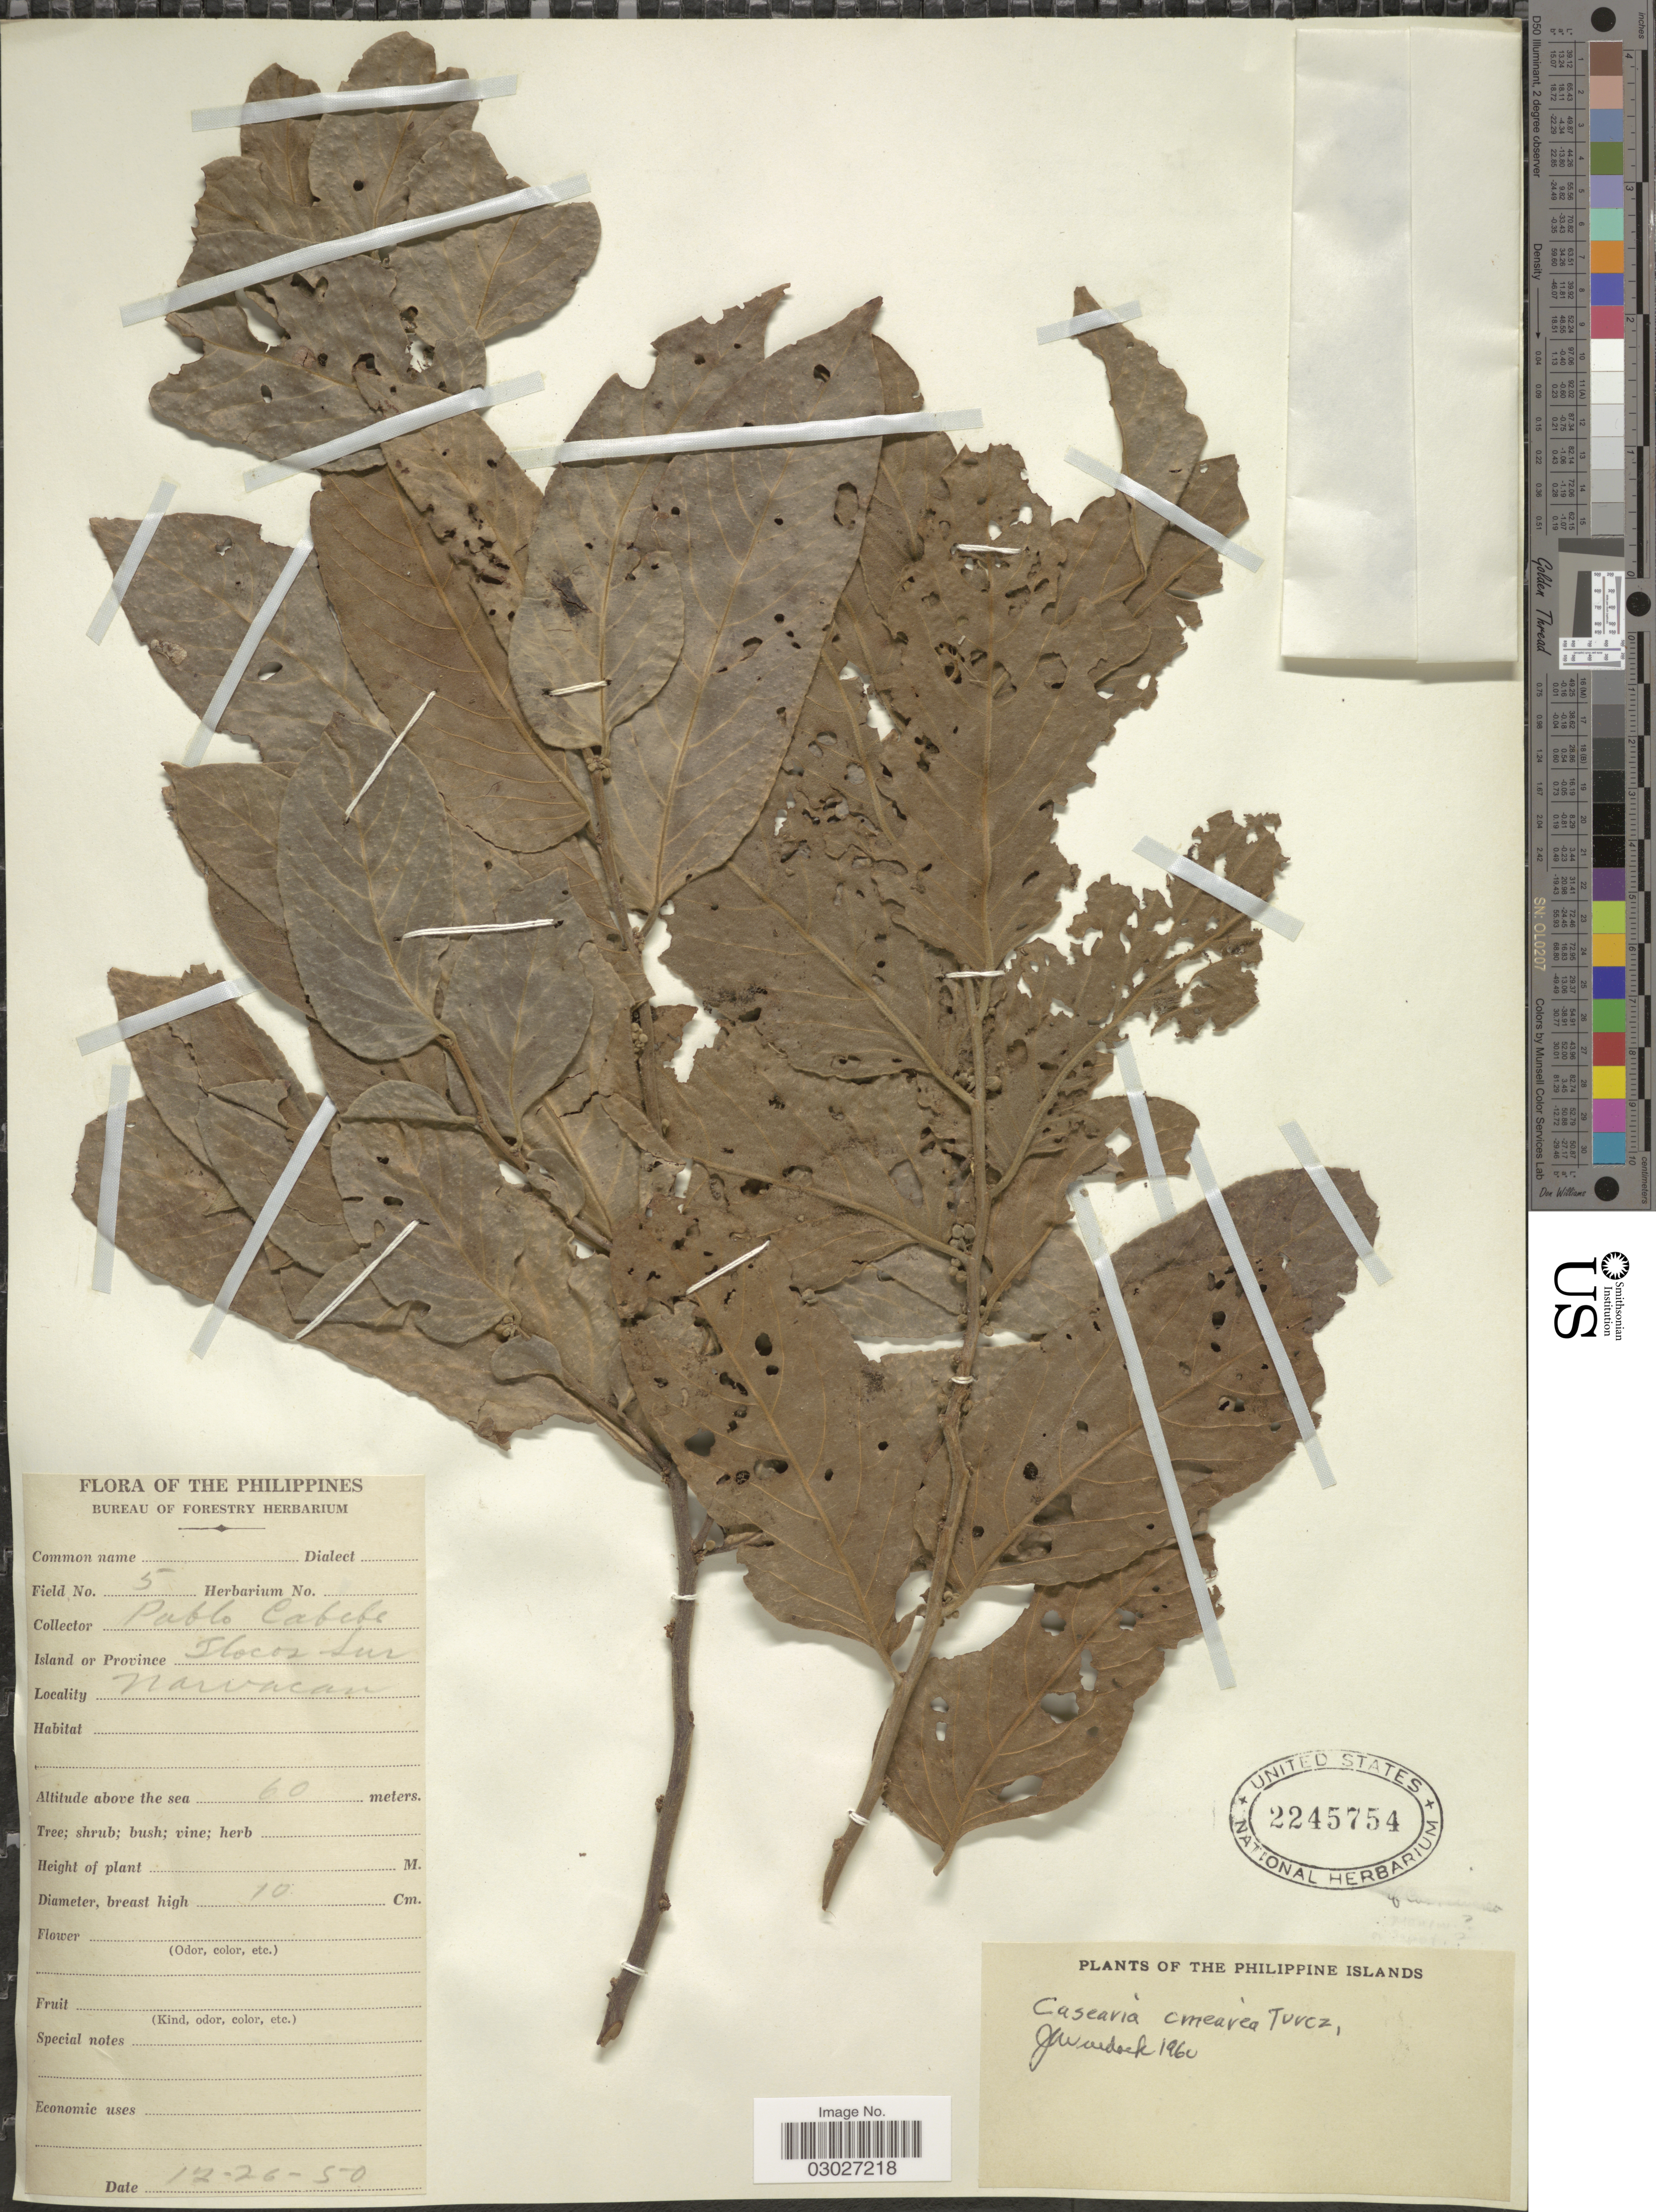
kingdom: Plantae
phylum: Tracheophyta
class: Magnoliopsida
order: Malpighiales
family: Salicaceae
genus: Casearia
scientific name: Casearia cinerea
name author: Turcz.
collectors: P. Cabebs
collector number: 5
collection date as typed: Transcribed d/m/y: 26/12/50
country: Philippines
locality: The Philippine Islands, Ilocos sur, Narvacan.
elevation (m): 60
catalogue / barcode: US 2245754